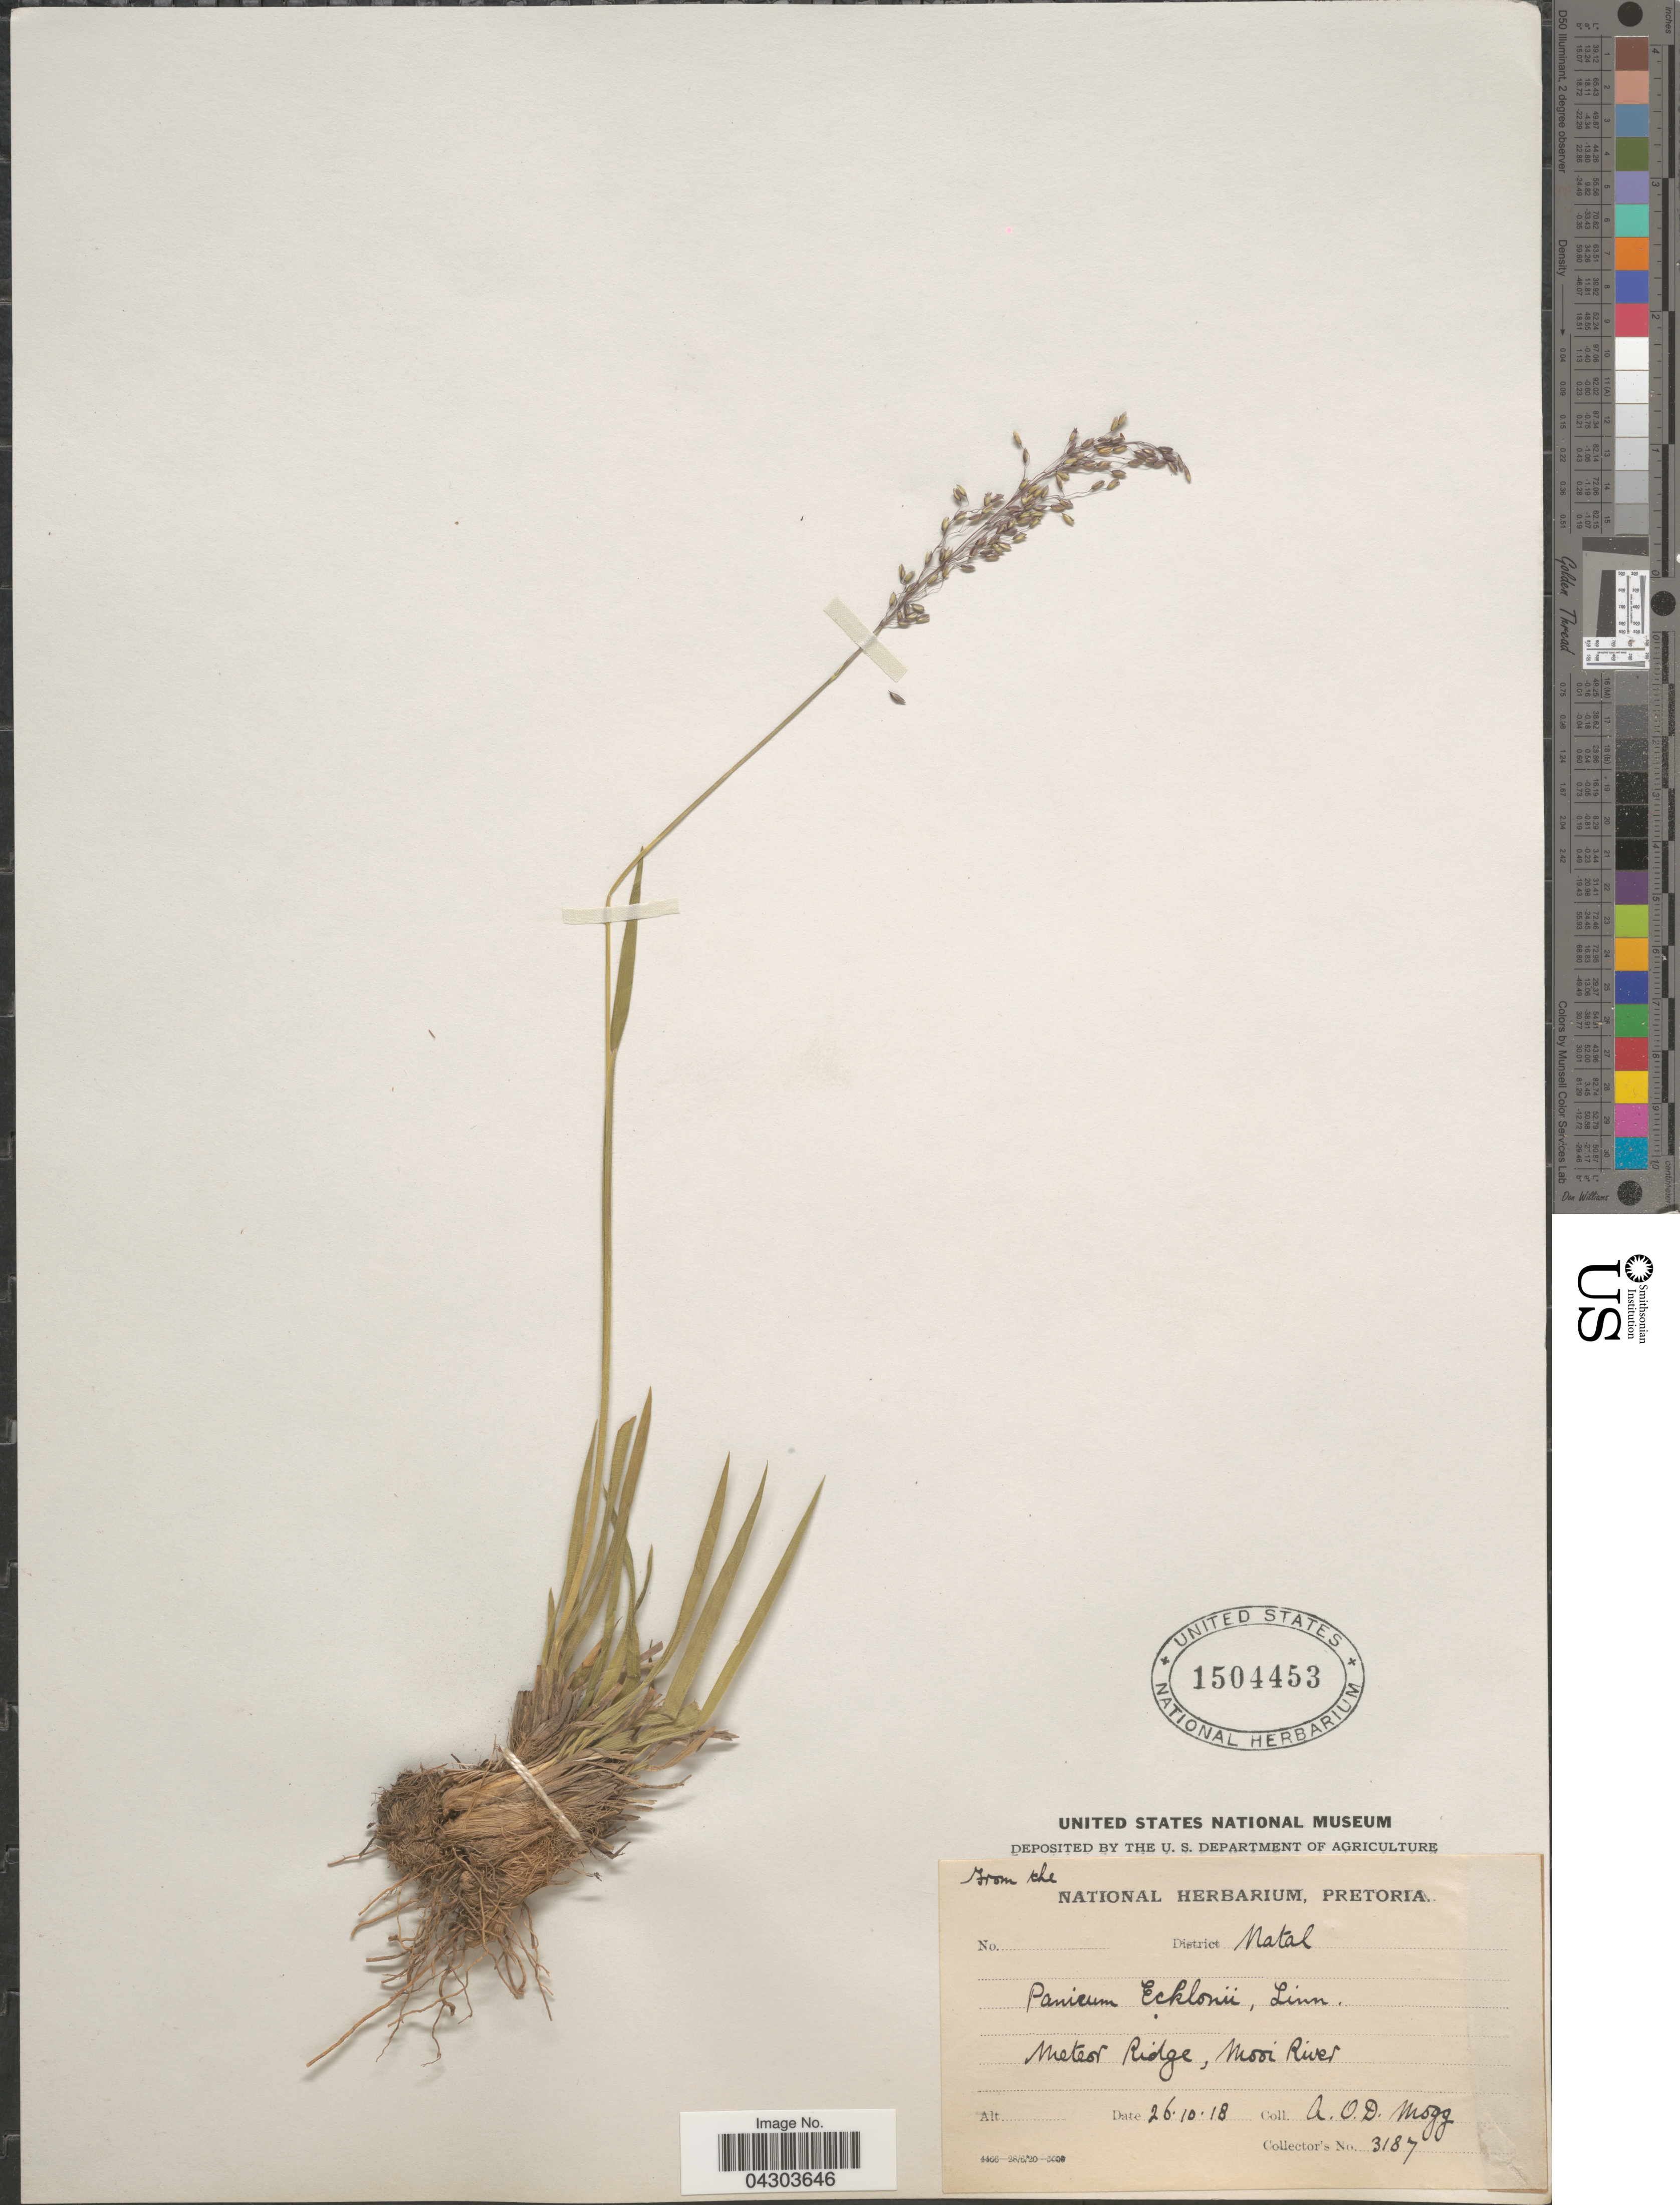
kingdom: Plantae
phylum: Tracheophyta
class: Liliopsida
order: Poales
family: Poaceae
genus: Panicum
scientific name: Panicum ecklonii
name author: Nees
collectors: A. O. Mogg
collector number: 3187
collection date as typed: Transcribed d/m/y: 26/10/18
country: South Africa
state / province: KwaZulu-Natal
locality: District Natal. Meteor Ridge, Mooi River.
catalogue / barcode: US 1504453